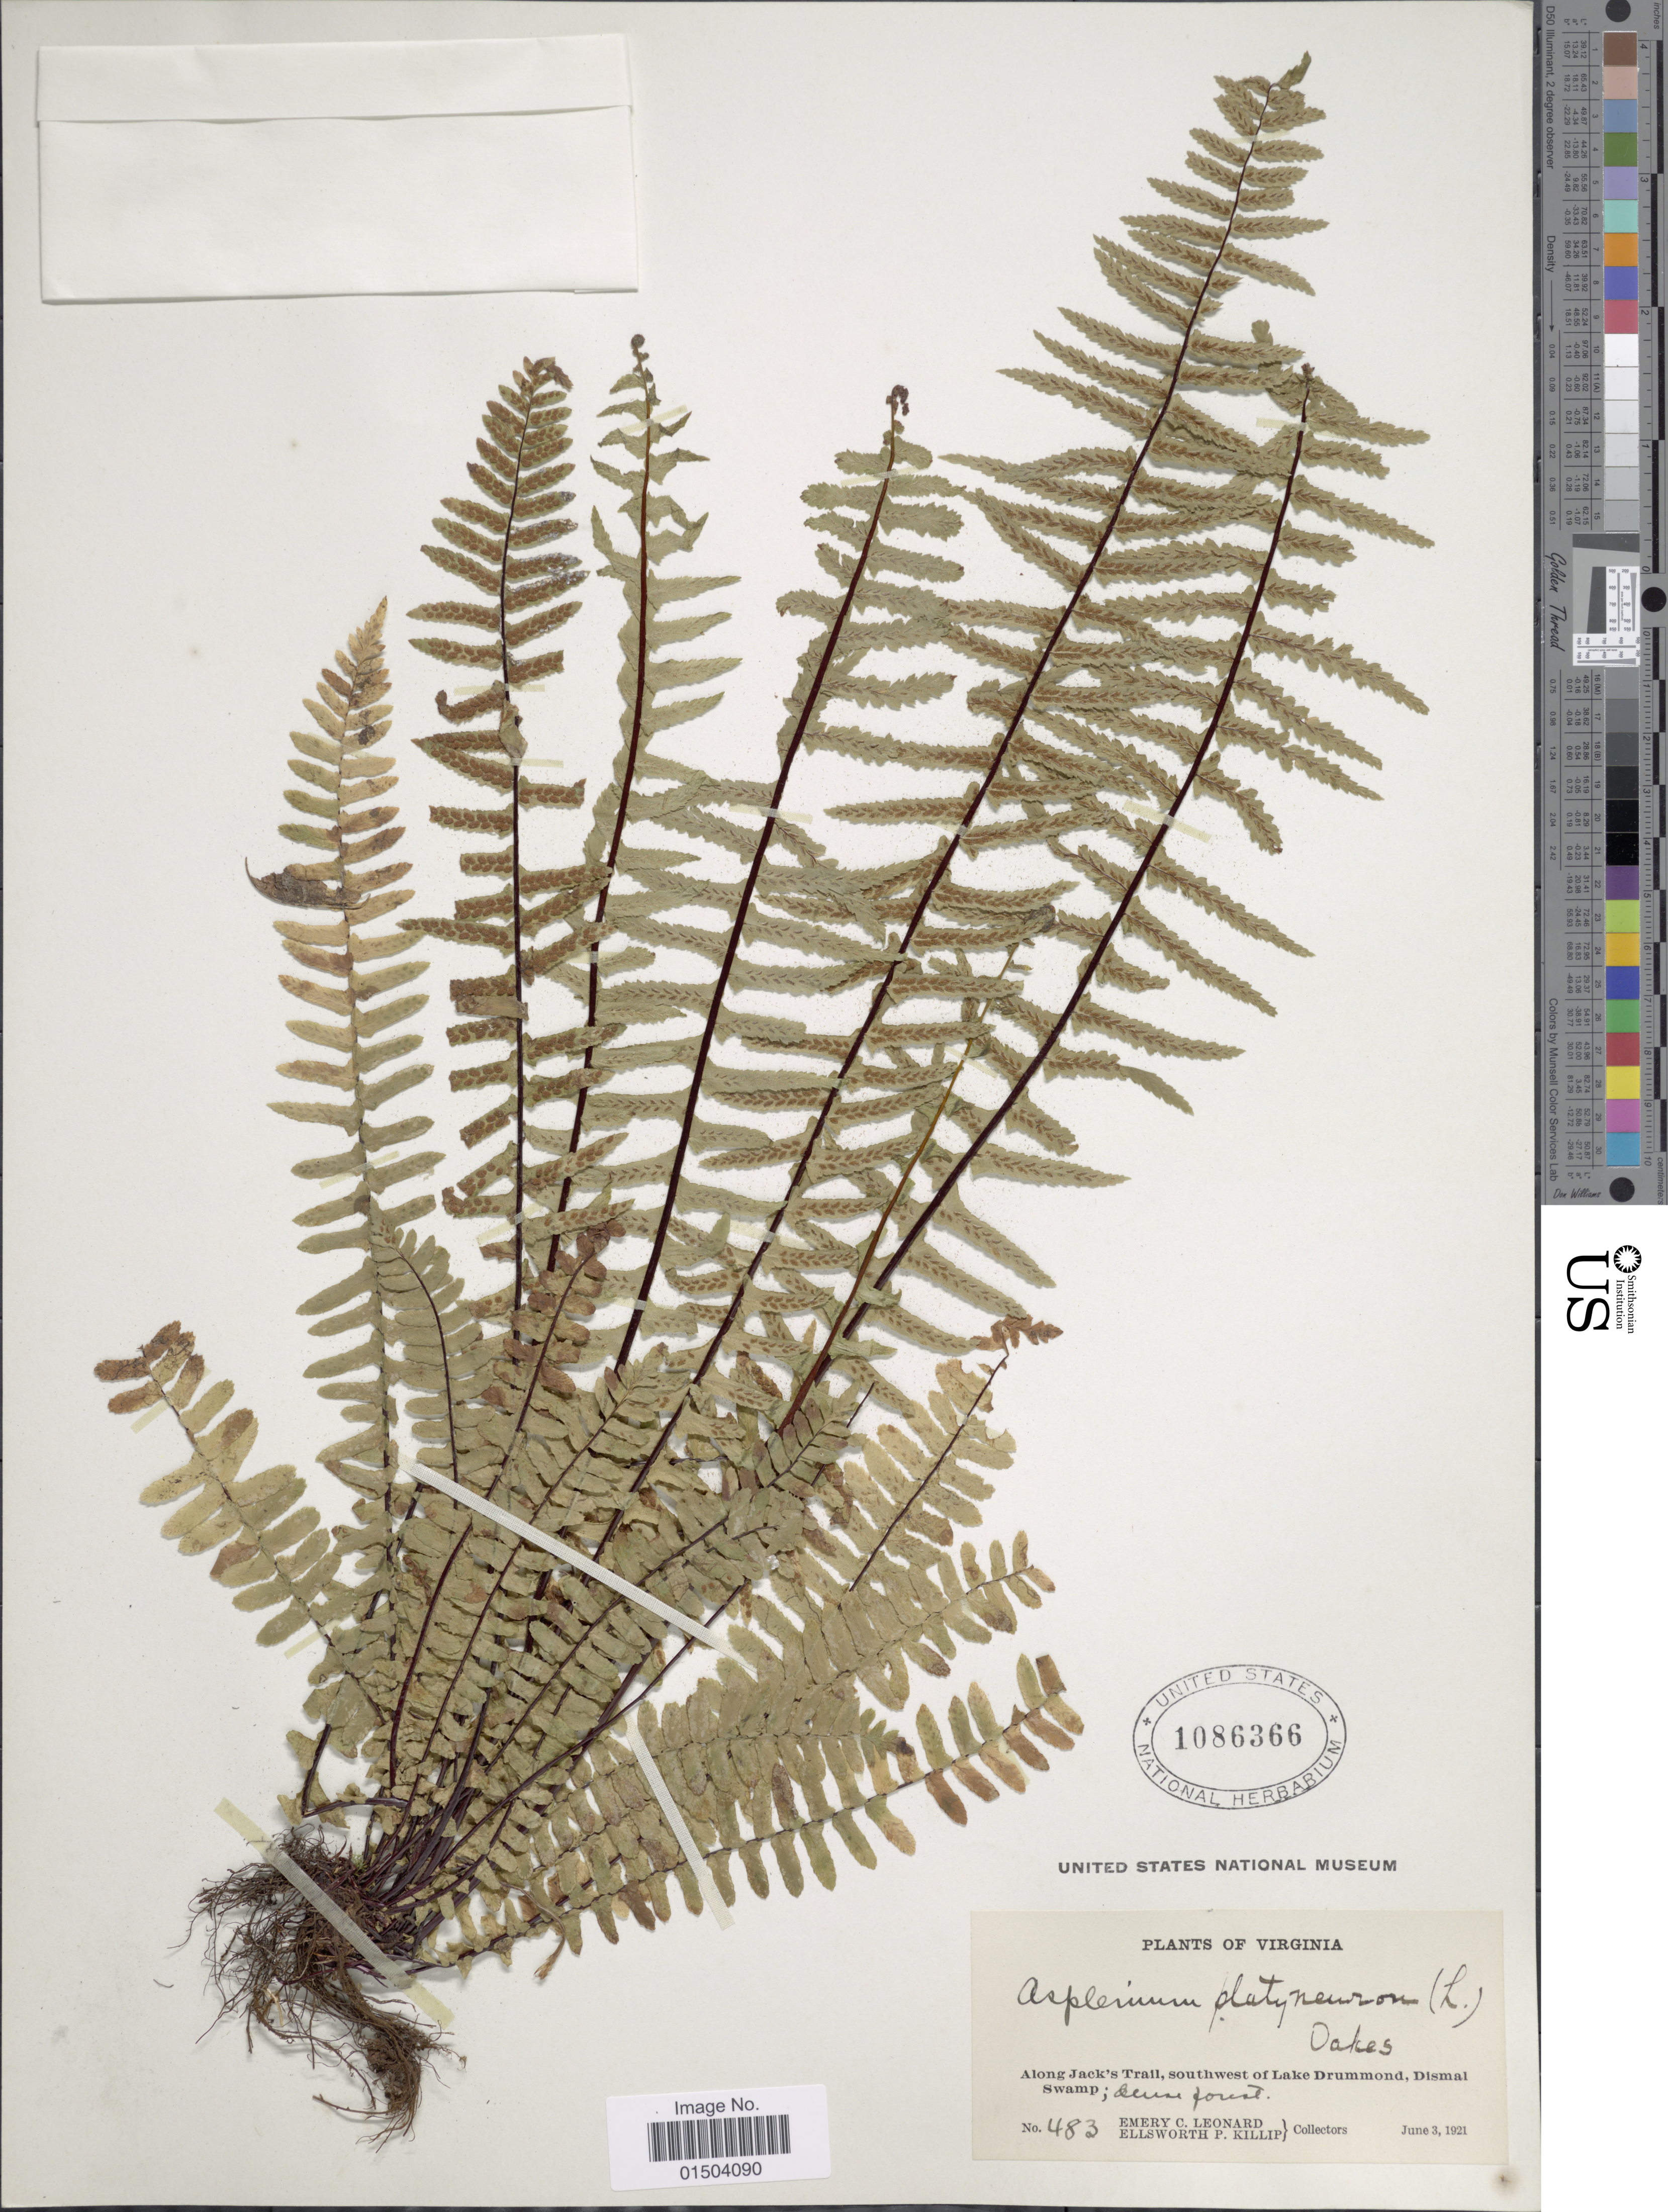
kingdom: Plantae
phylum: Tracheophyta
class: Polypodiopsida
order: Polypodiales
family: Aspleniaceae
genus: Asplenium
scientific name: Asplenium platyneuron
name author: (L.) Britton, Stearns & Poggenb.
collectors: E. C. Leonard & E. P. Killip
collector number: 483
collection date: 1921-06-03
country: United States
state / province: Virginia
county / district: City of Chesapeake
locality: Along Jack's Trail, southwest of Lake Drummond, Dismal Swamp.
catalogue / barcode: US 1086366